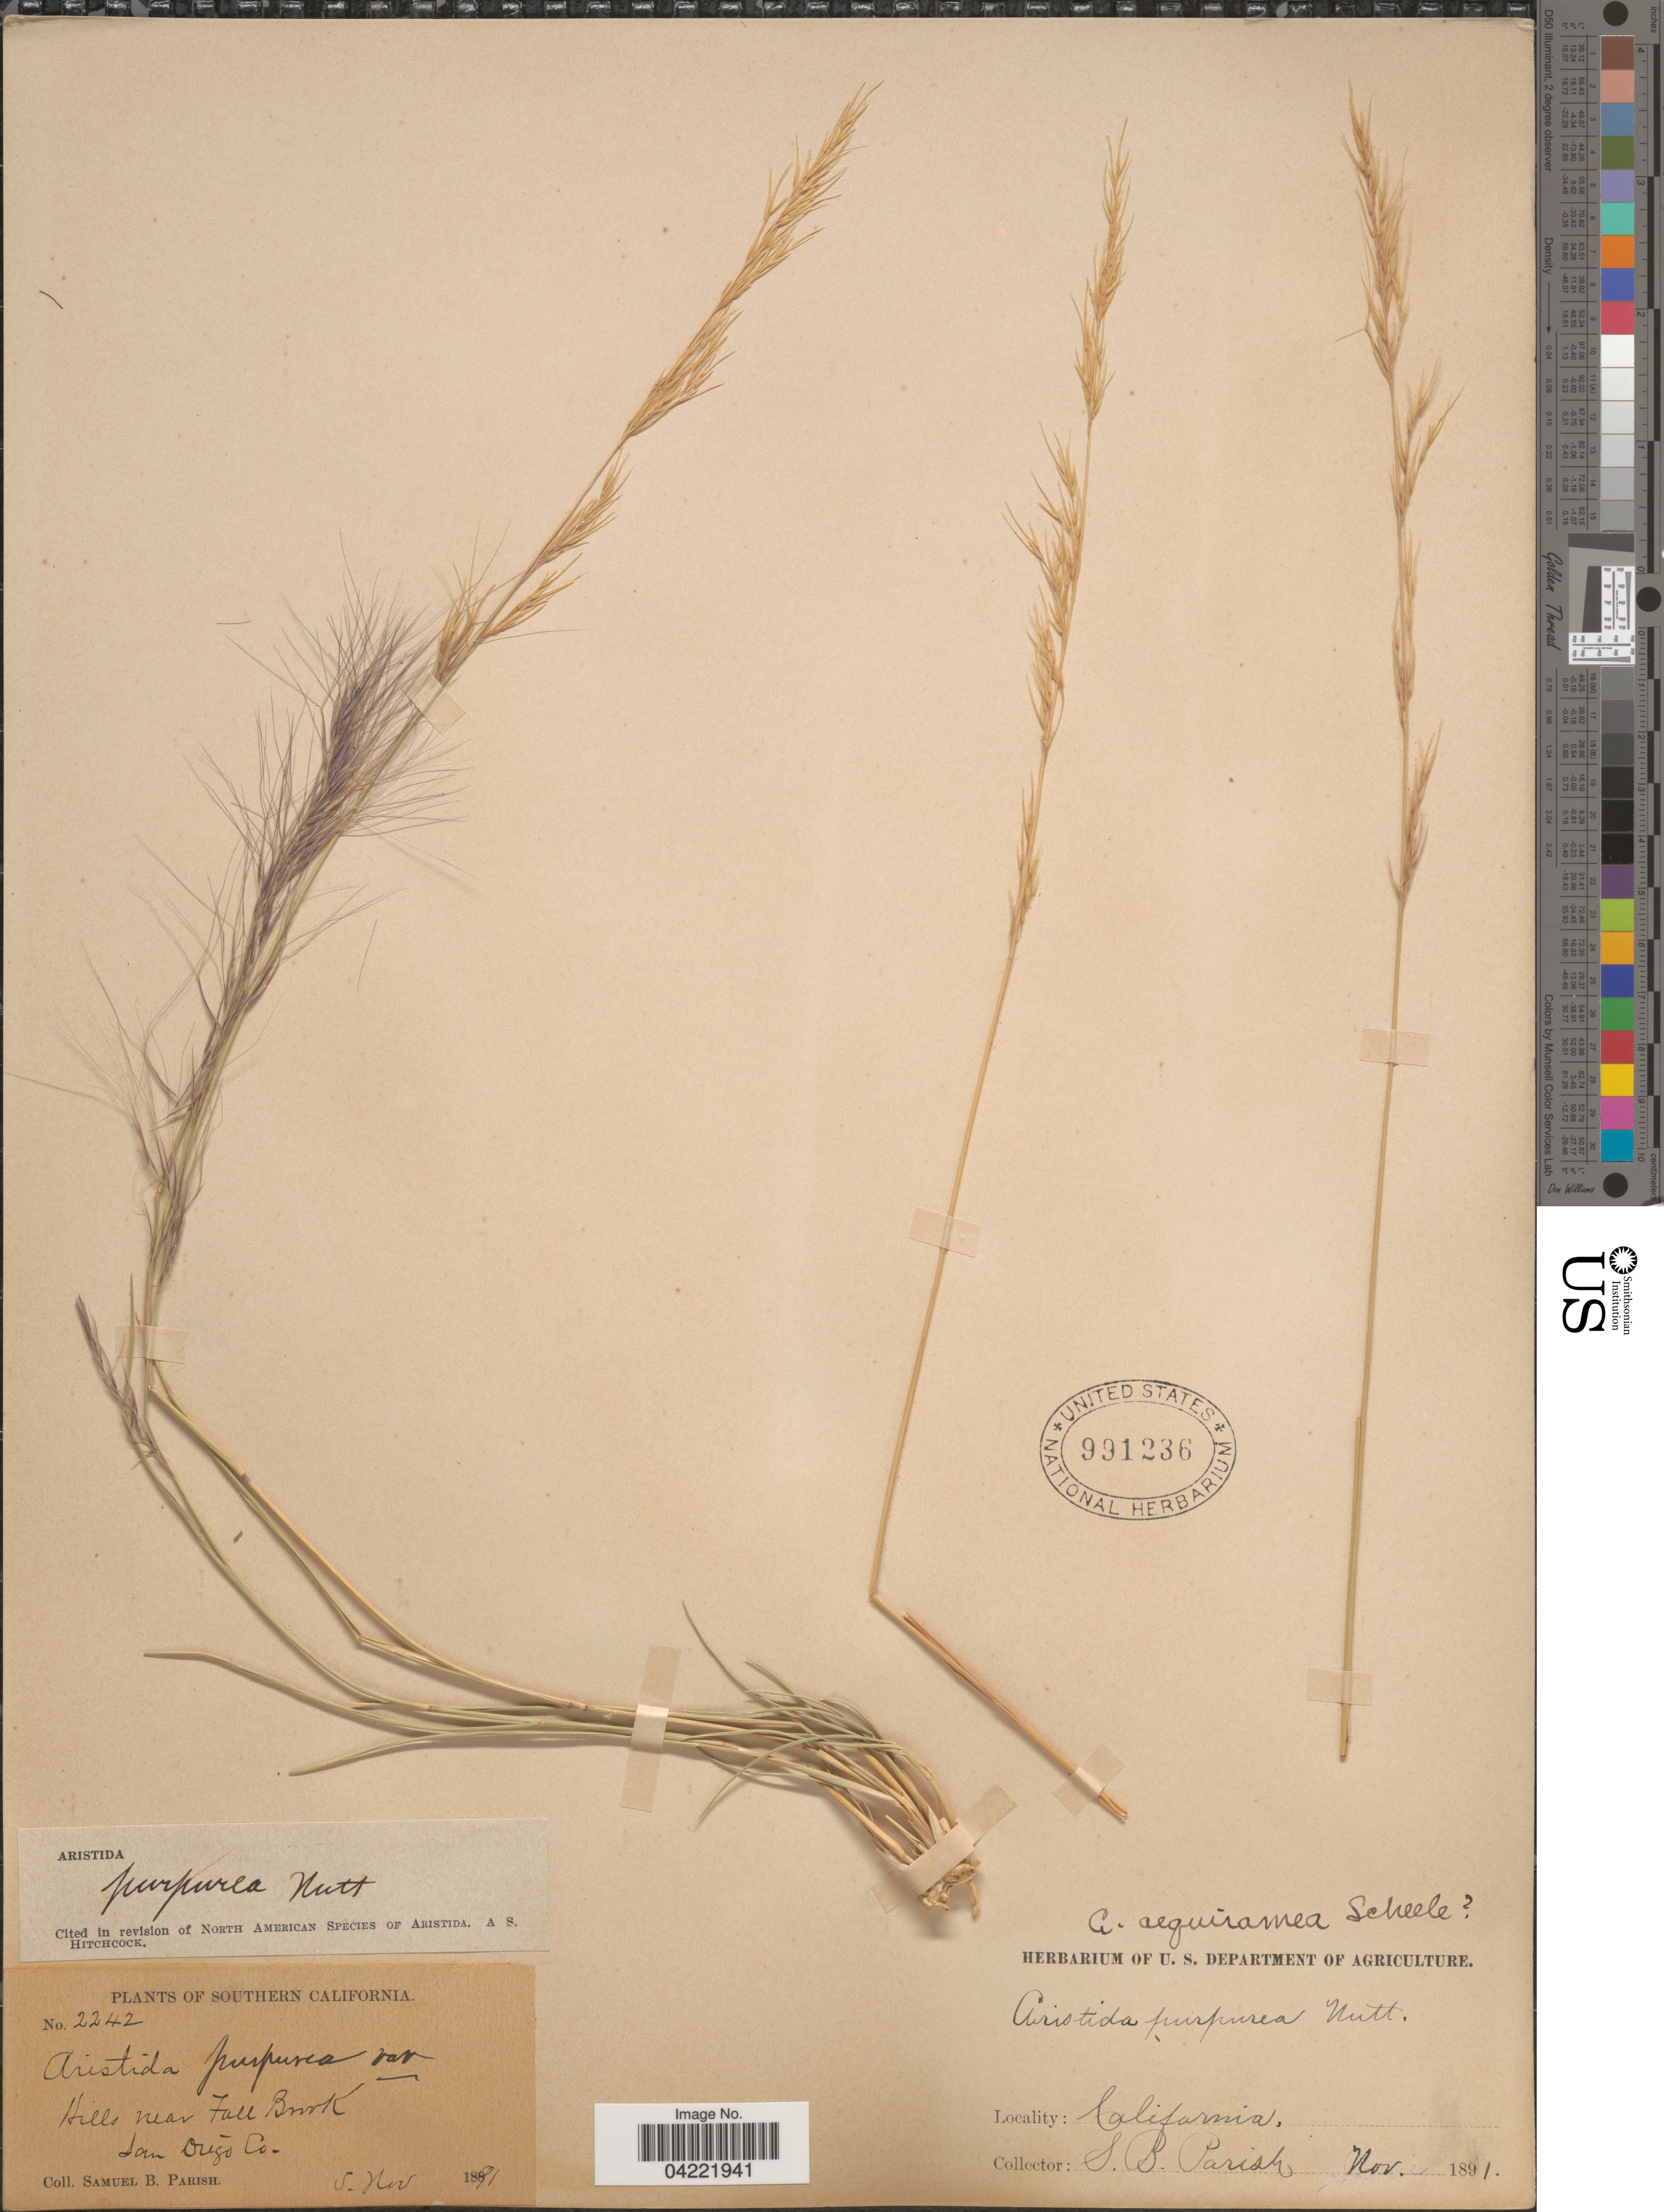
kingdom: Plantae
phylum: Tracheophyta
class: Liliopsida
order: Poales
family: Poaceae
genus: Aristida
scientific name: Aristida purpurea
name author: Nutt.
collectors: S. B. Parish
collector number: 2242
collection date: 1891-11-05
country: United States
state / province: California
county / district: San Diego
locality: Southern California. Hills near Fall Brook. San Diego Co.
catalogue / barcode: US 991236